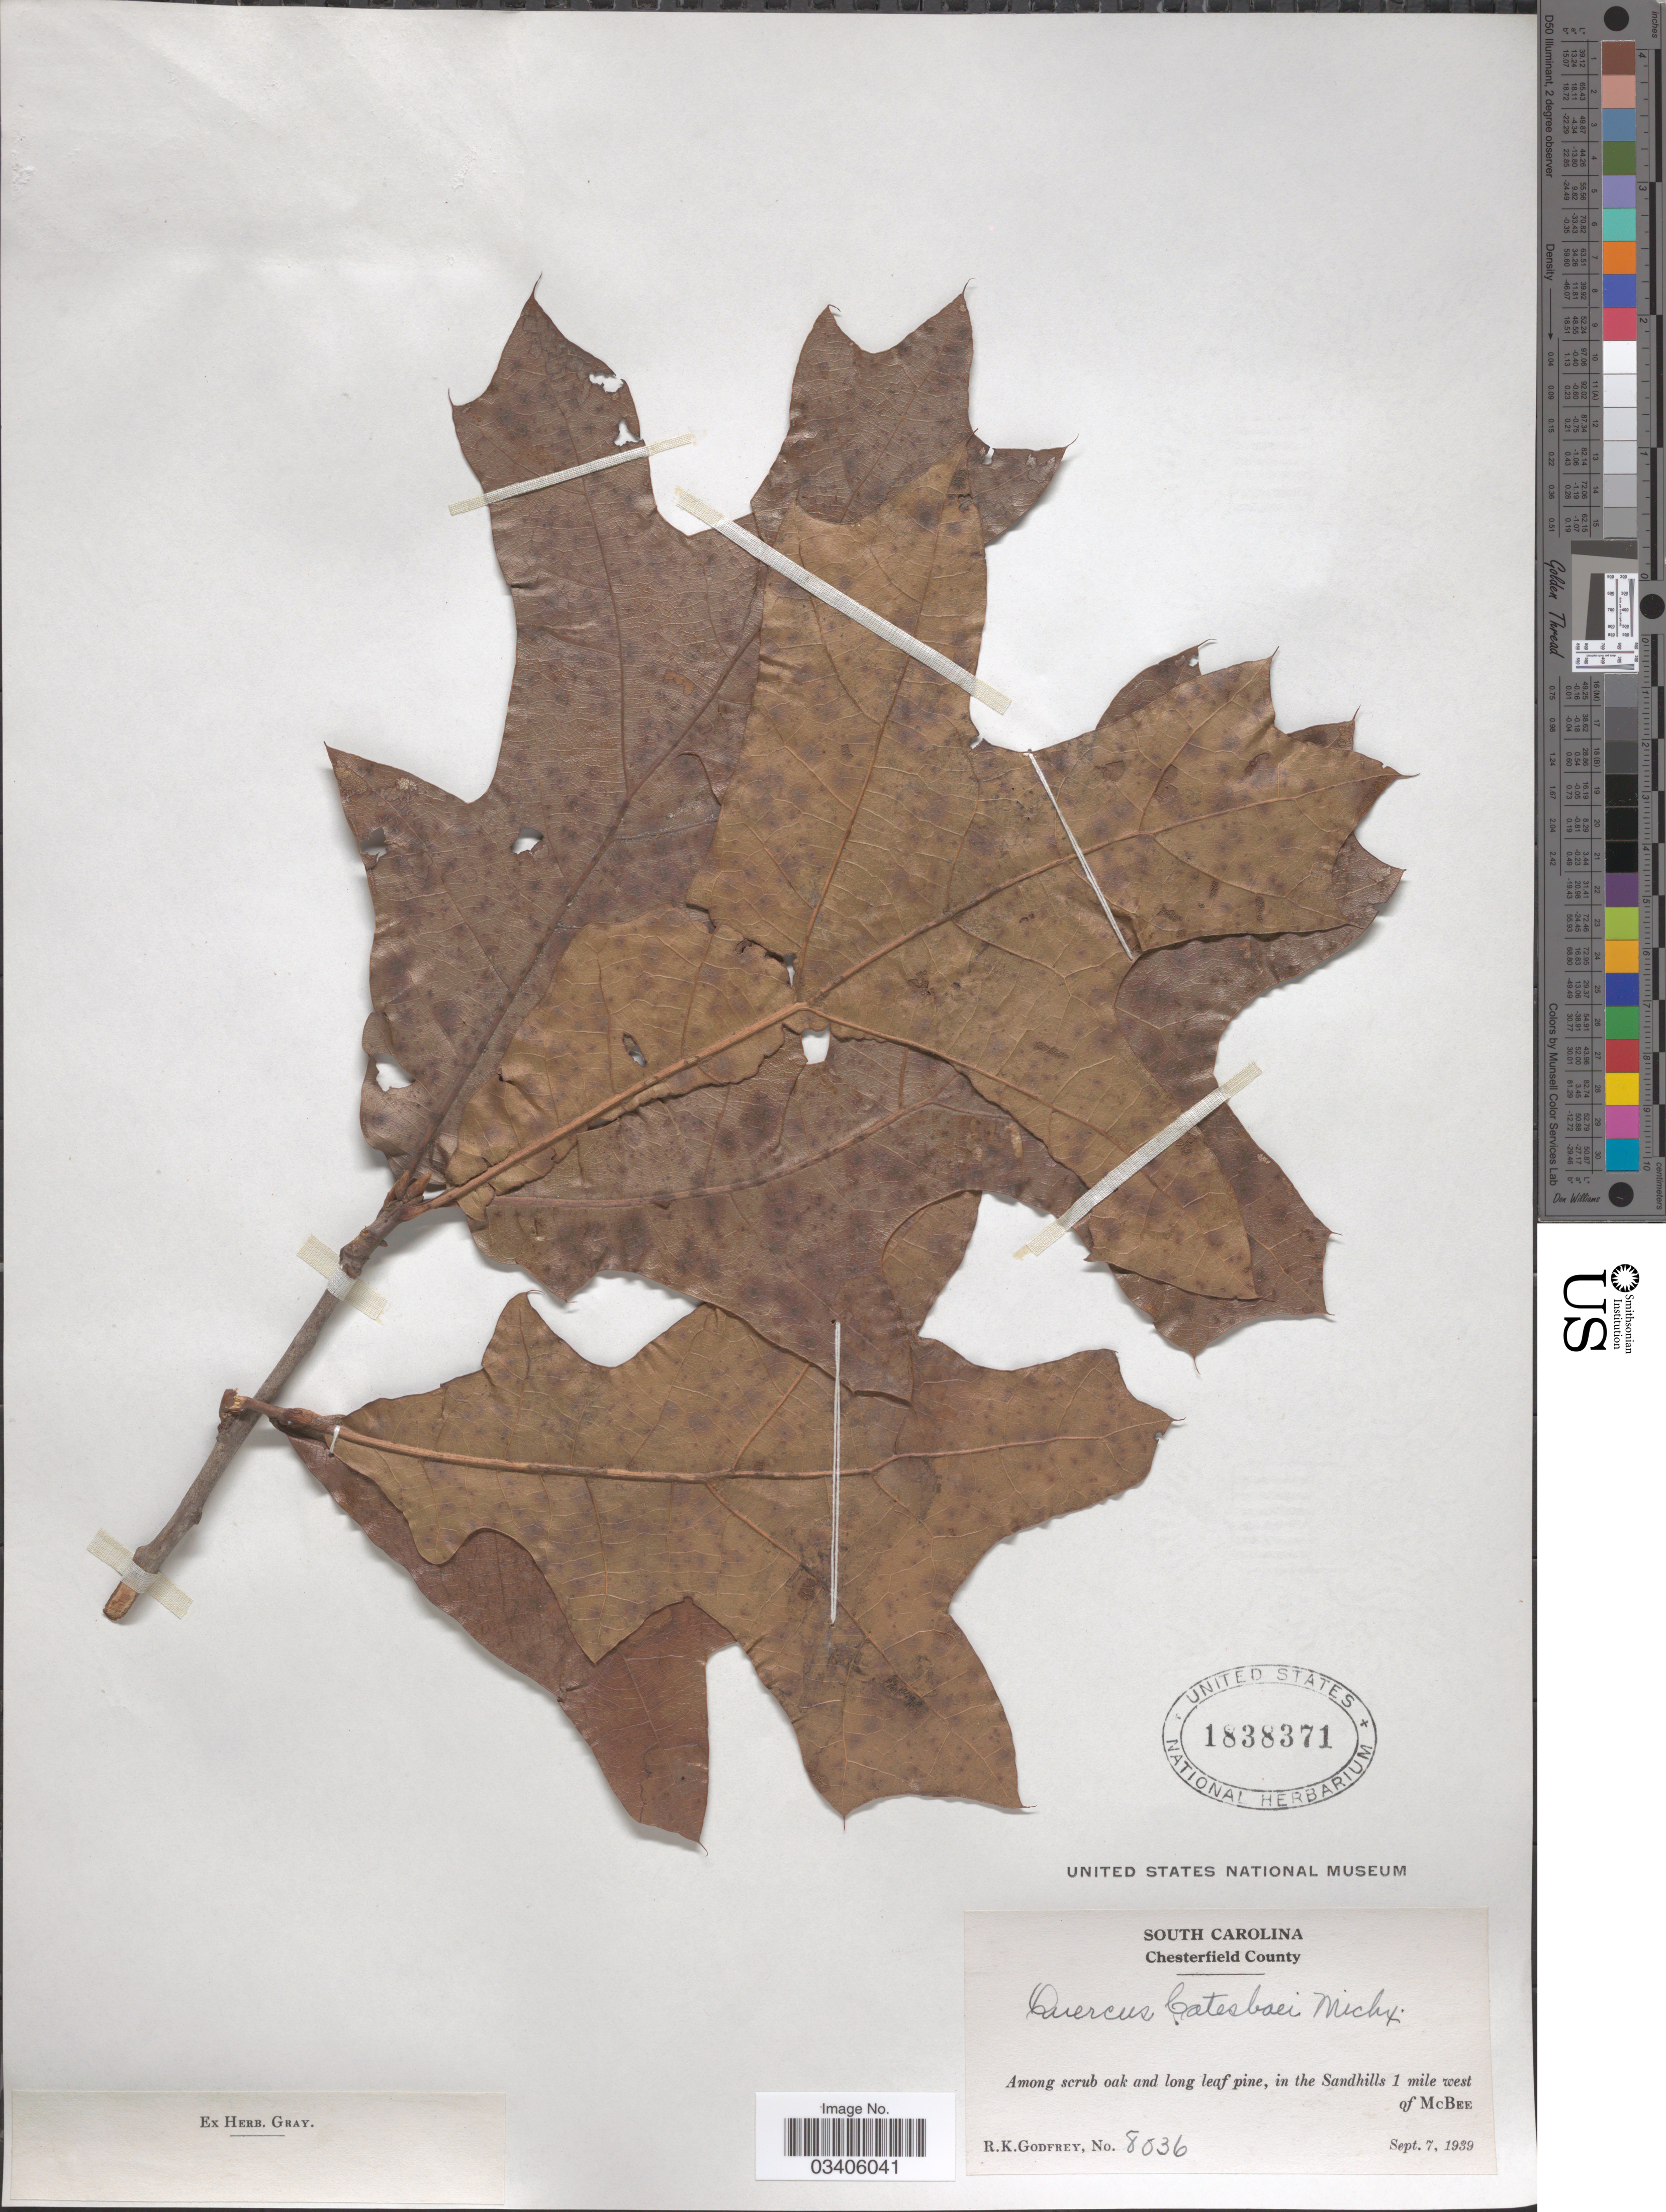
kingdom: Plantae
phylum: Tracheophyta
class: Magnoliopsida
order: Fagales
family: Fagaceae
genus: Quercus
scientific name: Quercus laevis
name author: Walter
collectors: R. K. Godfrey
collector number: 8036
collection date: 1939-09-07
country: United States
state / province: South Carolina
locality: Chesterfield County. in the Sandhills 1 mile west of McBee.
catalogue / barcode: US 1838371